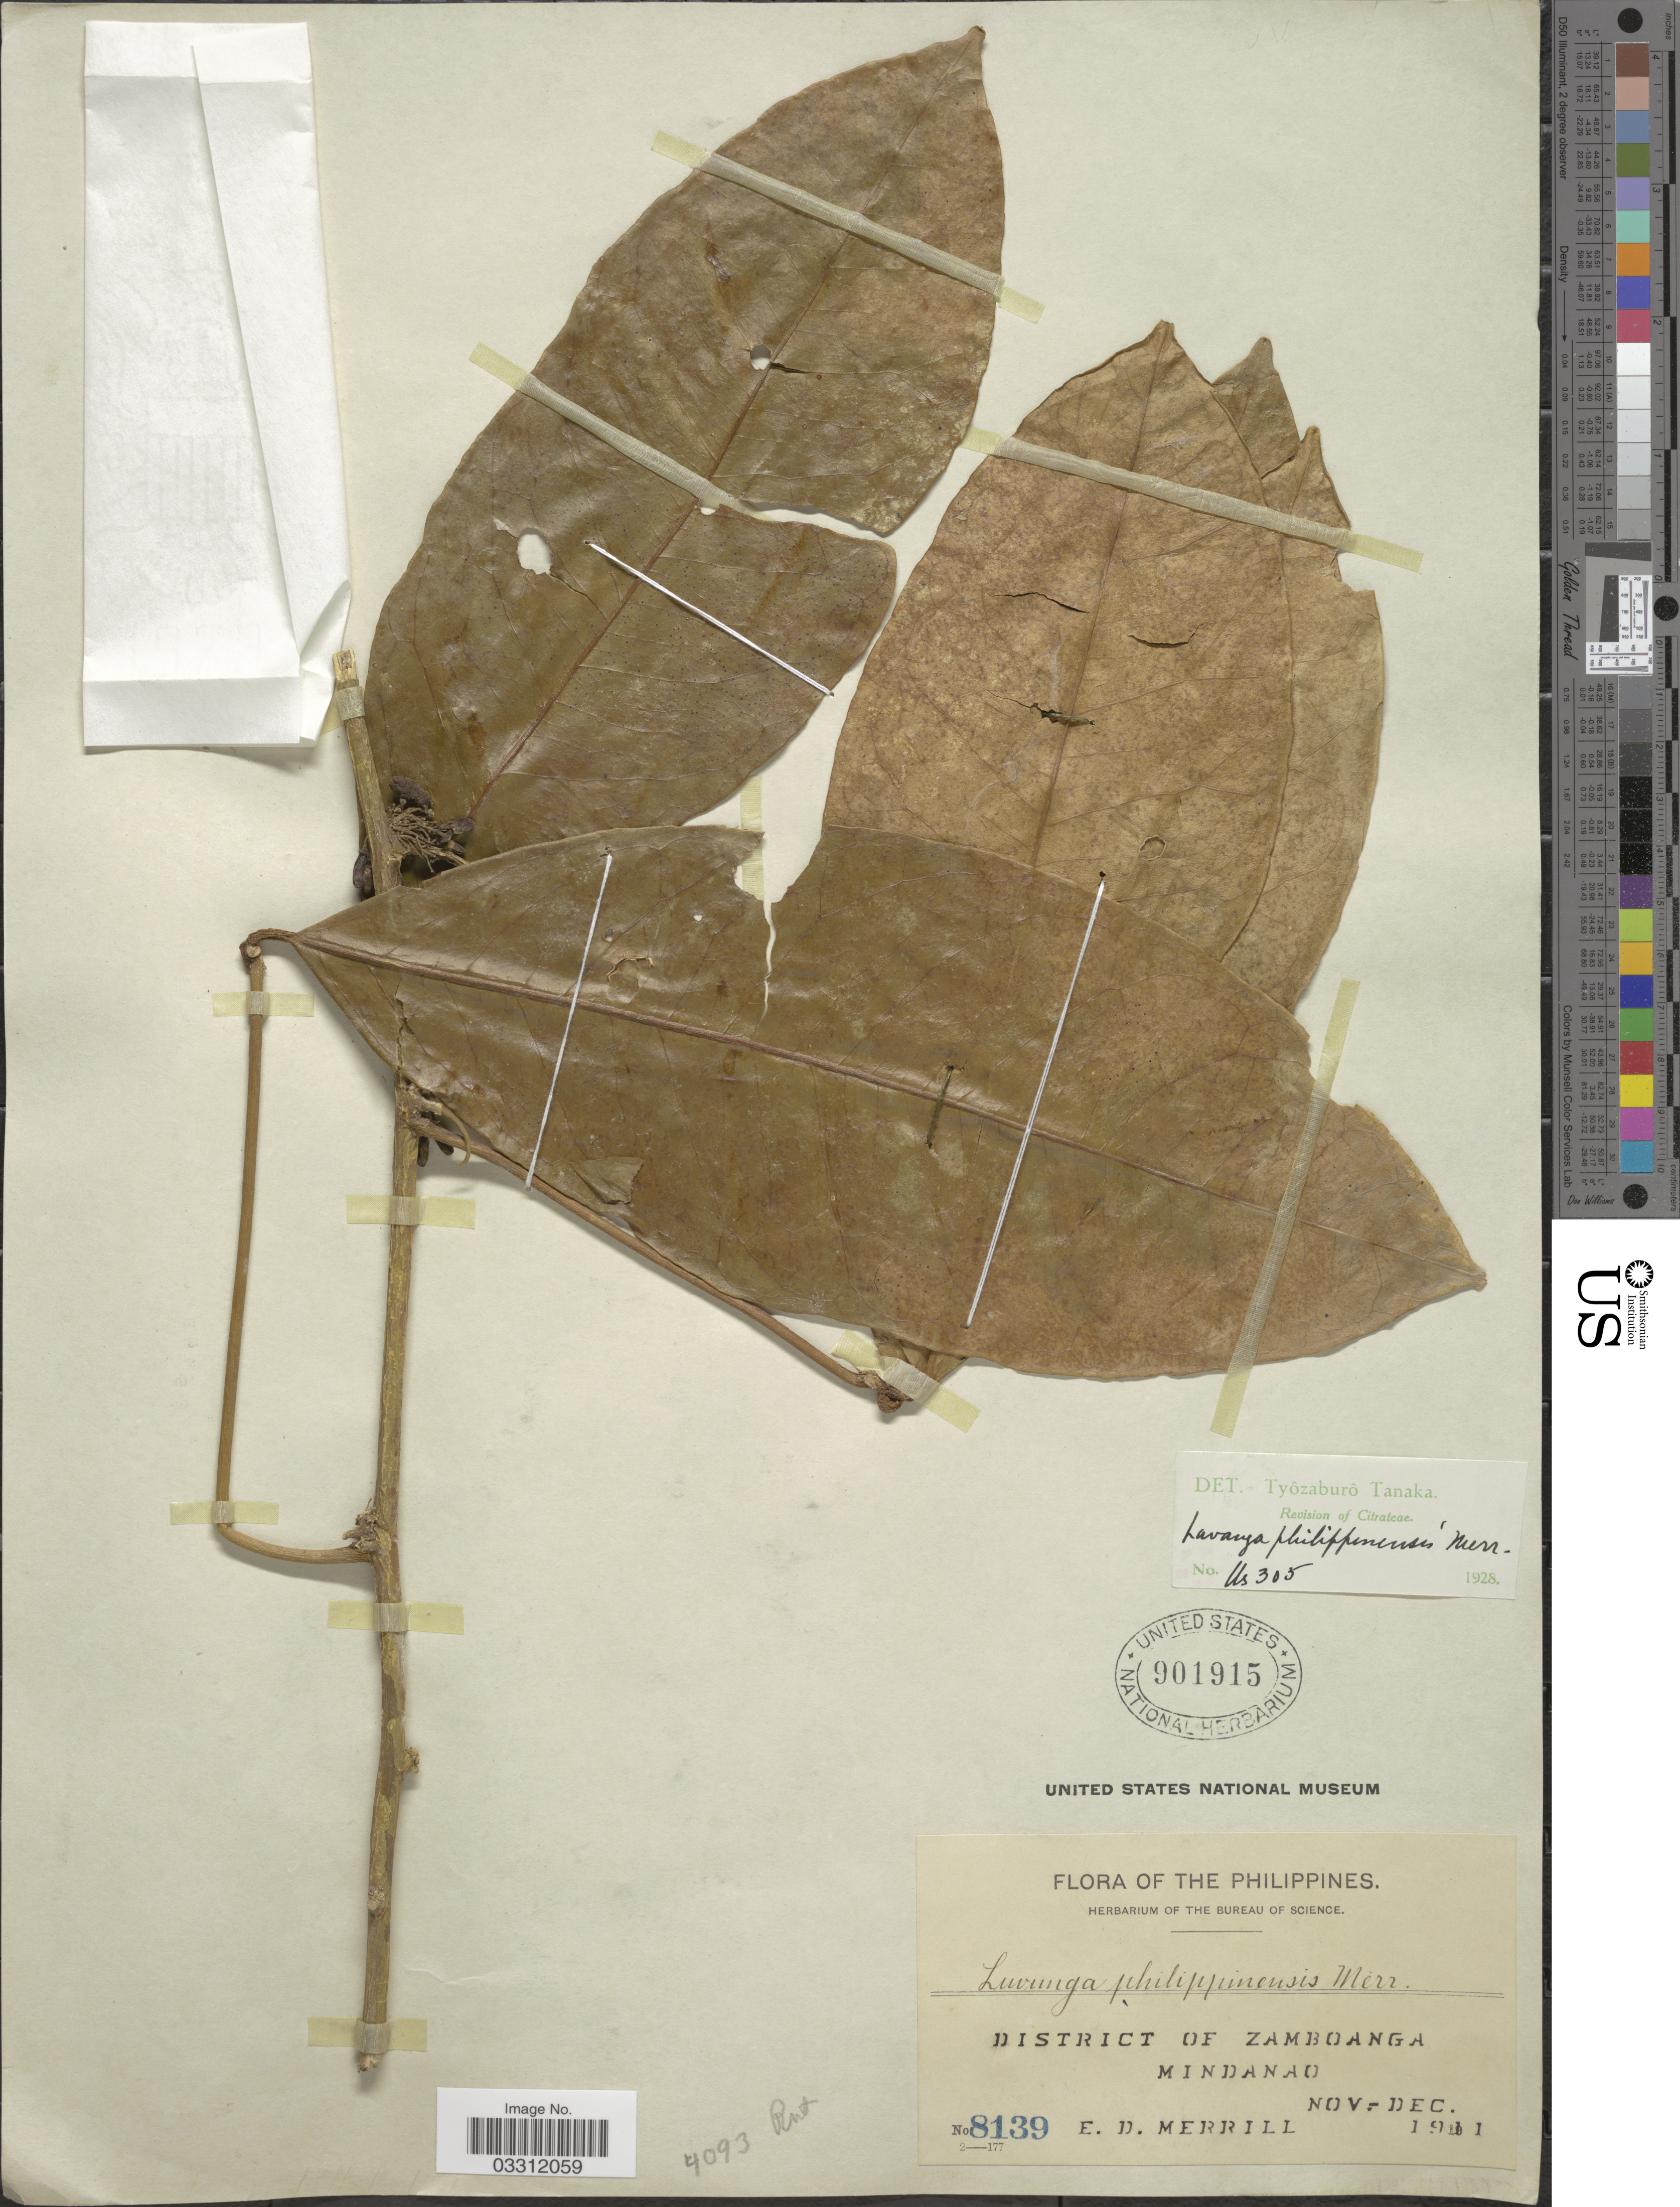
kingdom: Plantae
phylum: Tracheophyta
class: Magnoliopsida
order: Sapindales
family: Rutaceae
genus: Luvunga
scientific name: Luvunga philippinensis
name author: Merr.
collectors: E. D. Merrill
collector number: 8139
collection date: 1911-11/1911-12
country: Philippines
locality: District of Zamboanga, Mindanao.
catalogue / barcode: US 901915